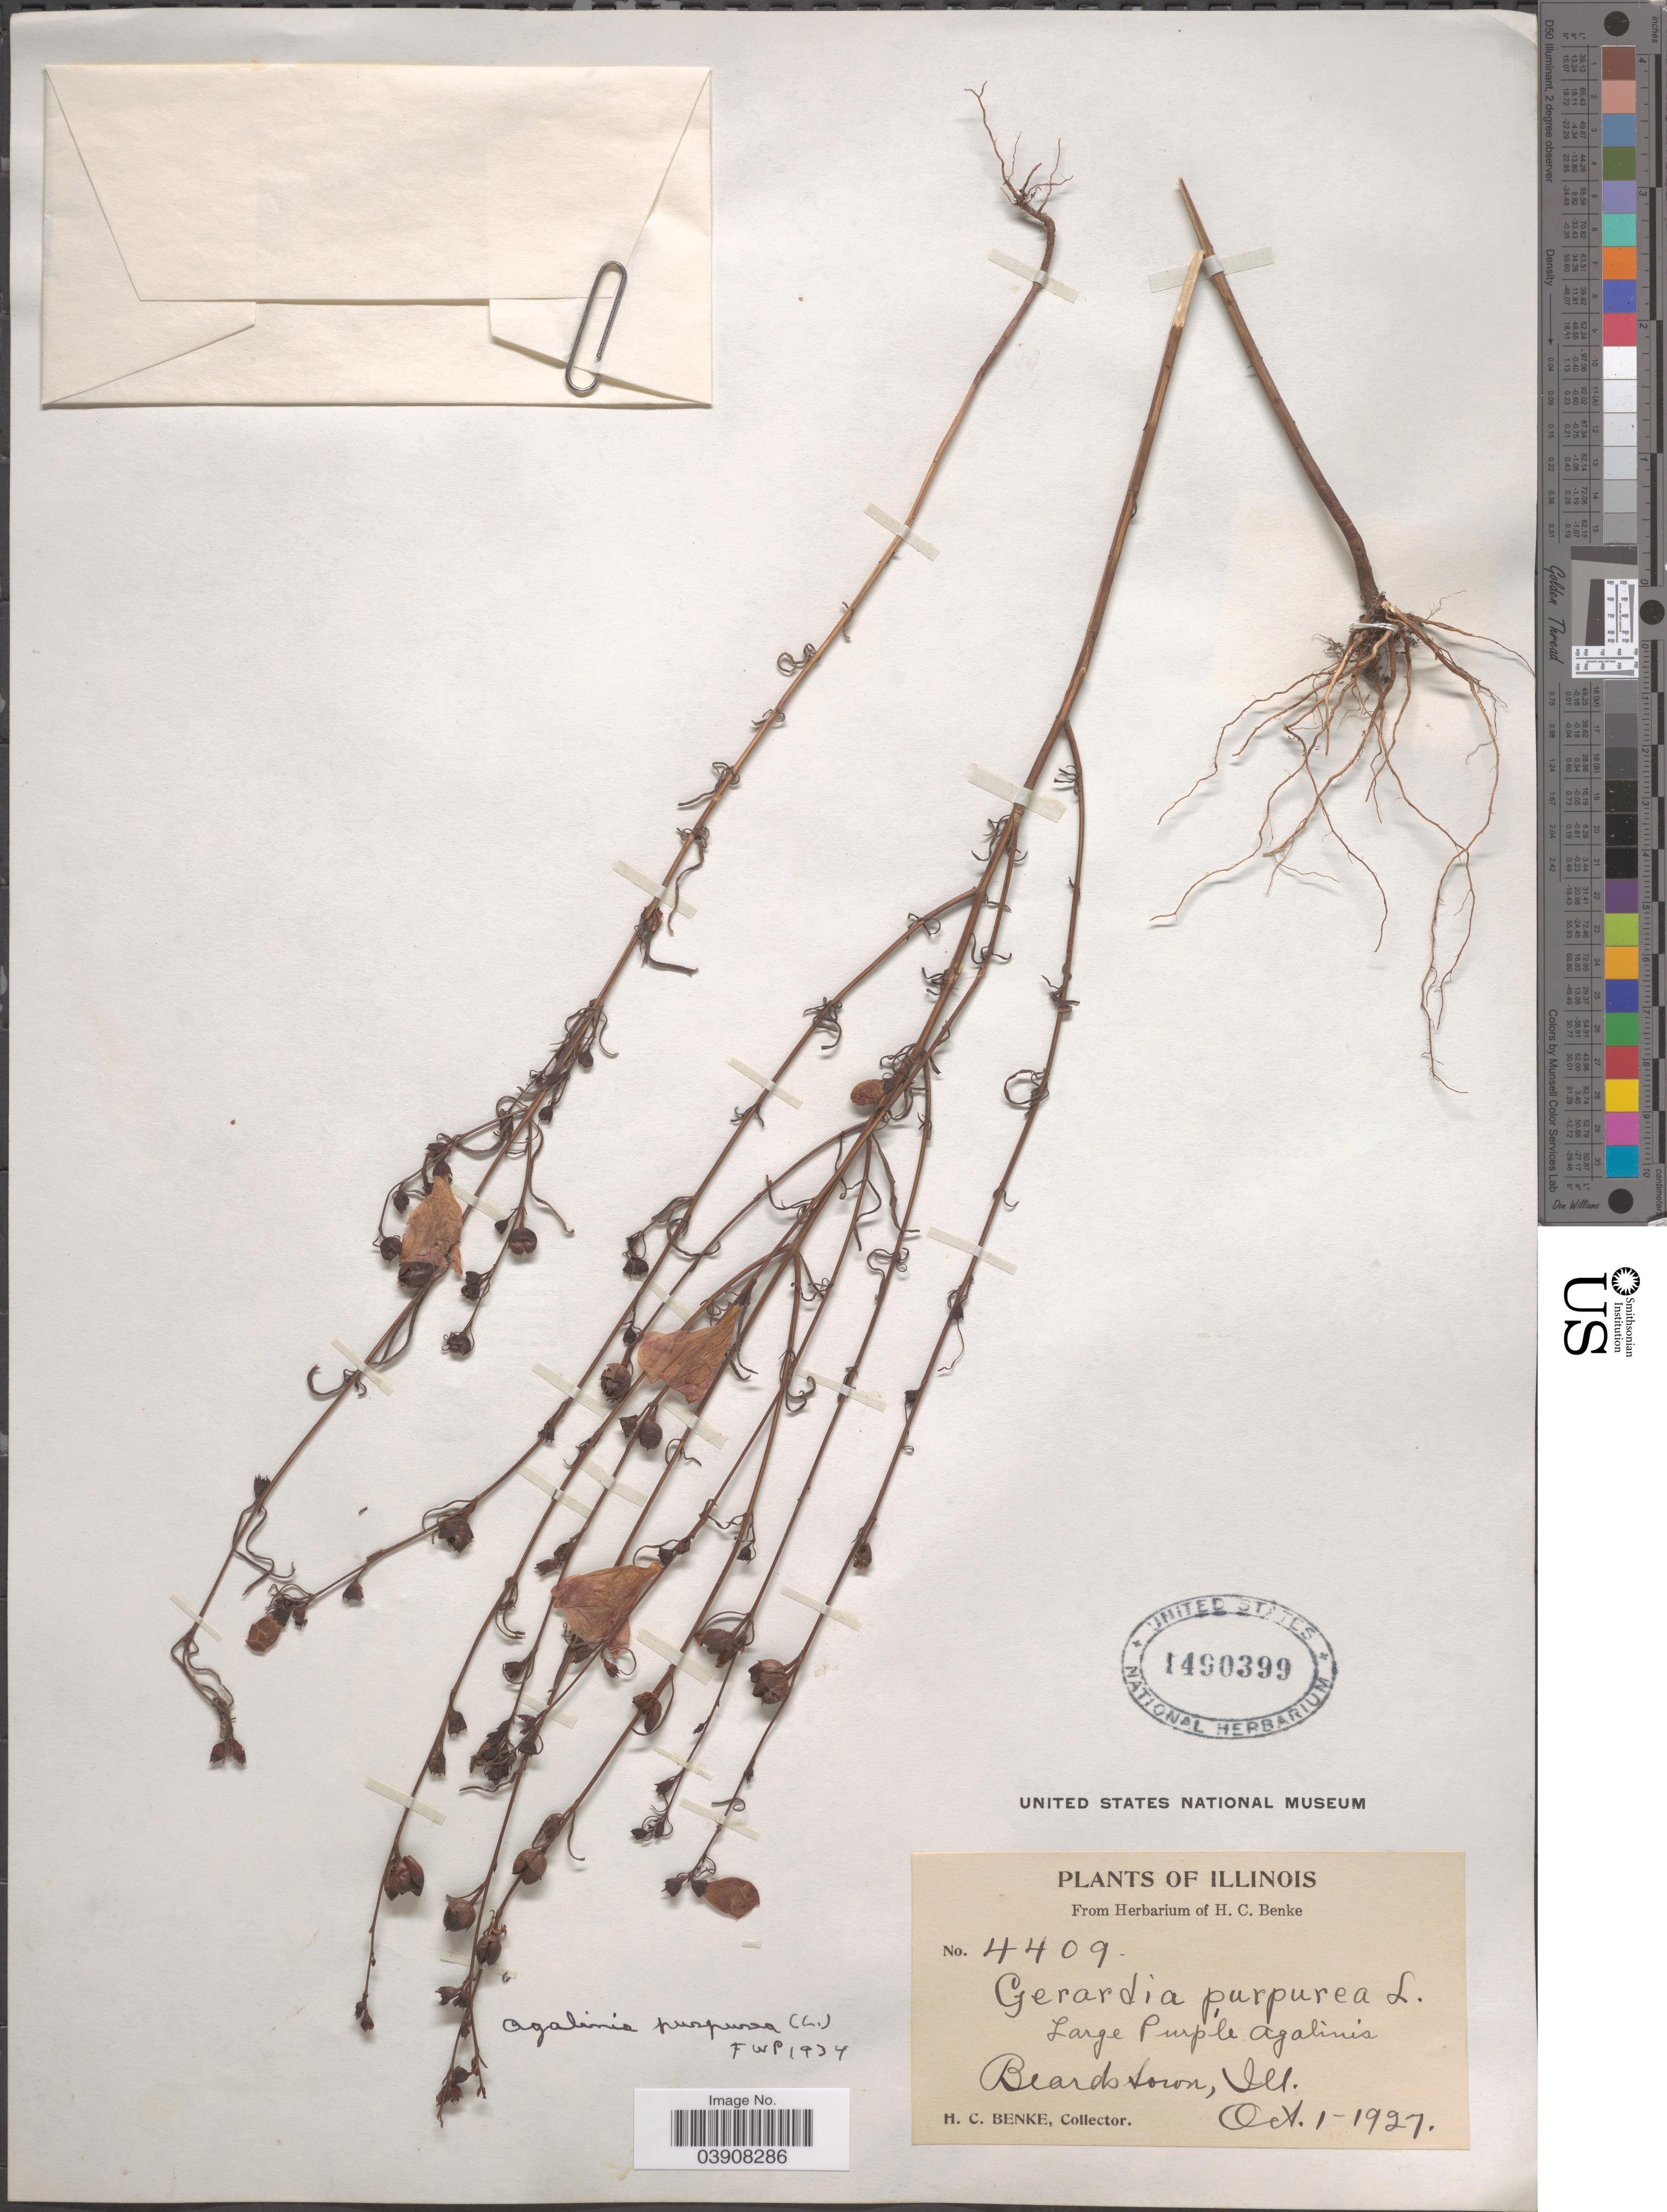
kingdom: Plantae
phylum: Tracheophyta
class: Magnoliopsida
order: Lamiales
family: Orobanchaceae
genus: Agalinis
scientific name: Agalinis purpurea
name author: (L.) Pennell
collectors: H. Benke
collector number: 4409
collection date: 1927-10-01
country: United States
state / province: Illinois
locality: Beardstown.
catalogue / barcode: US 1490399